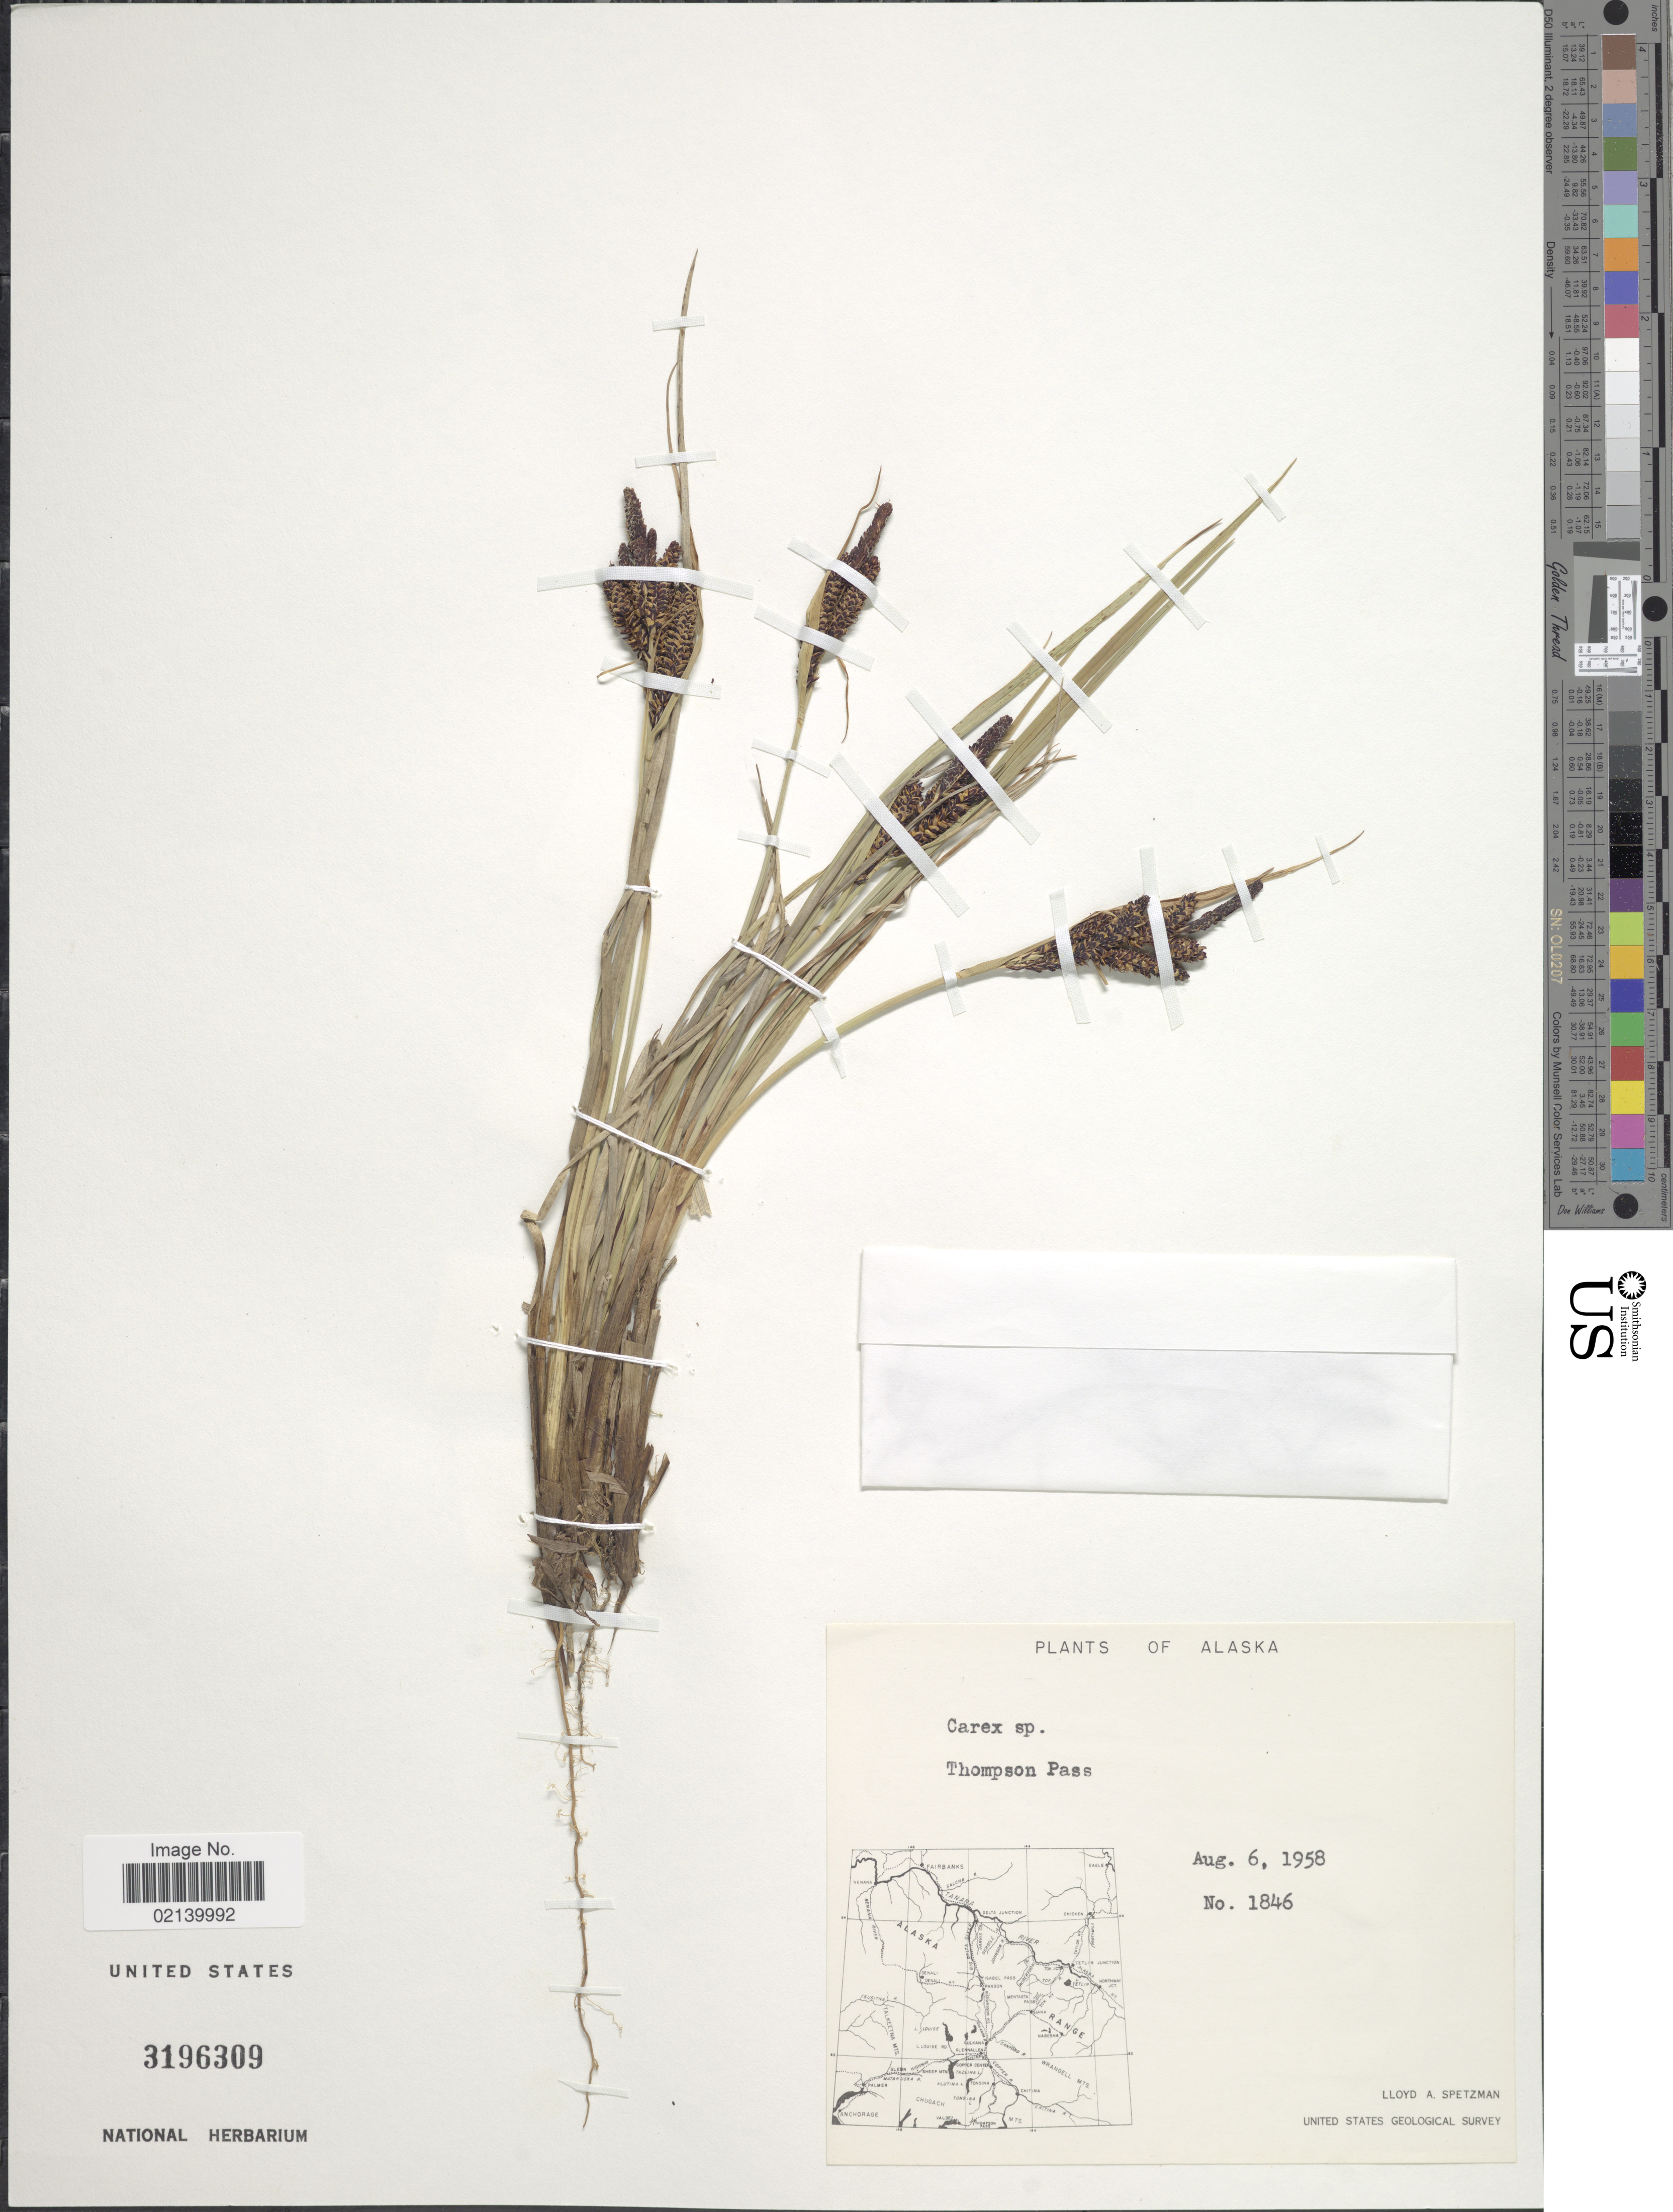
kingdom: Plantae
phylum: Tracheophyta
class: Liliopsida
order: Poales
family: Cyperaceae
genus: Carex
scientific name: Carex sp.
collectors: L. Spetzman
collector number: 1846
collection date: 1958-08-06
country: United States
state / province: Alaska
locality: Thompson Pass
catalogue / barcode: US 3196309